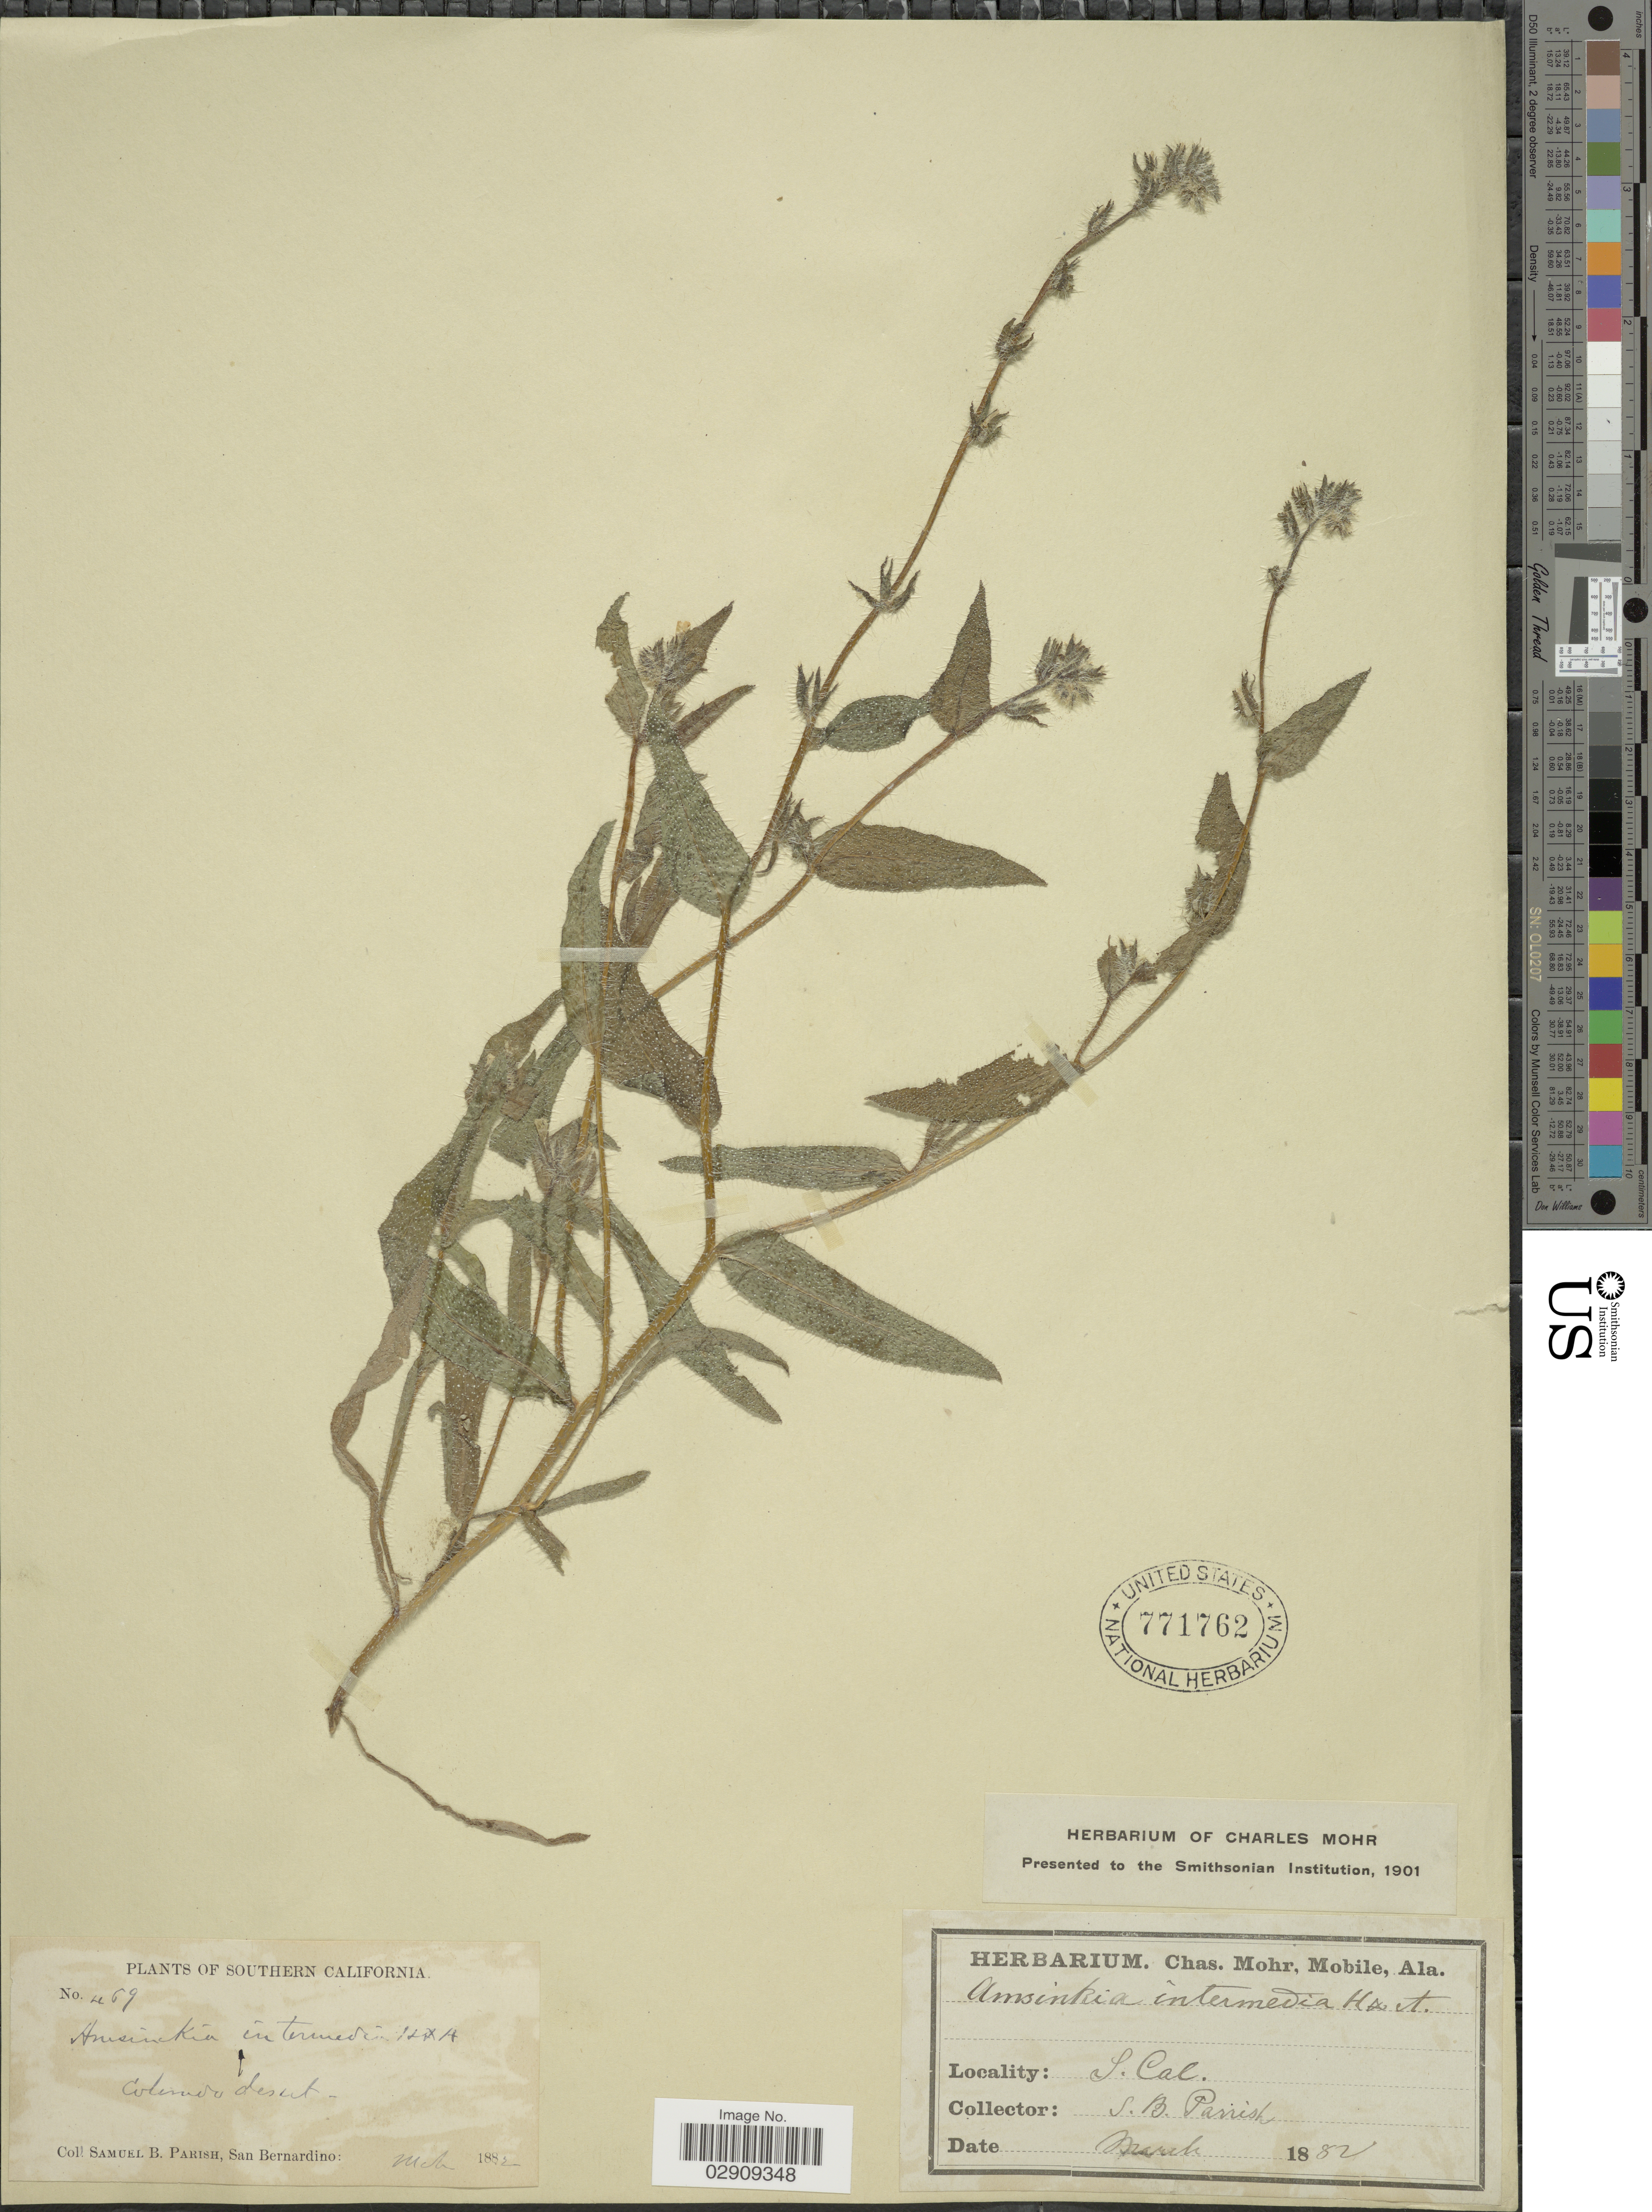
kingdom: Plantae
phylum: Tracheophyta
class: Magnoliopsida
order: Boraginales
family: Boraginaceae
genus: Amsinckia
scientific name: Amsinckia menziesii var. intermedia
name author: (Fisch. & C.A. Mey.) Ganders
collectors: S. B. Parish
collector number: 469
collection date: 1882-03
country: United States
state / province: California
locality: Southern California. Colorado desert.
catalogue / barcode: US 771762